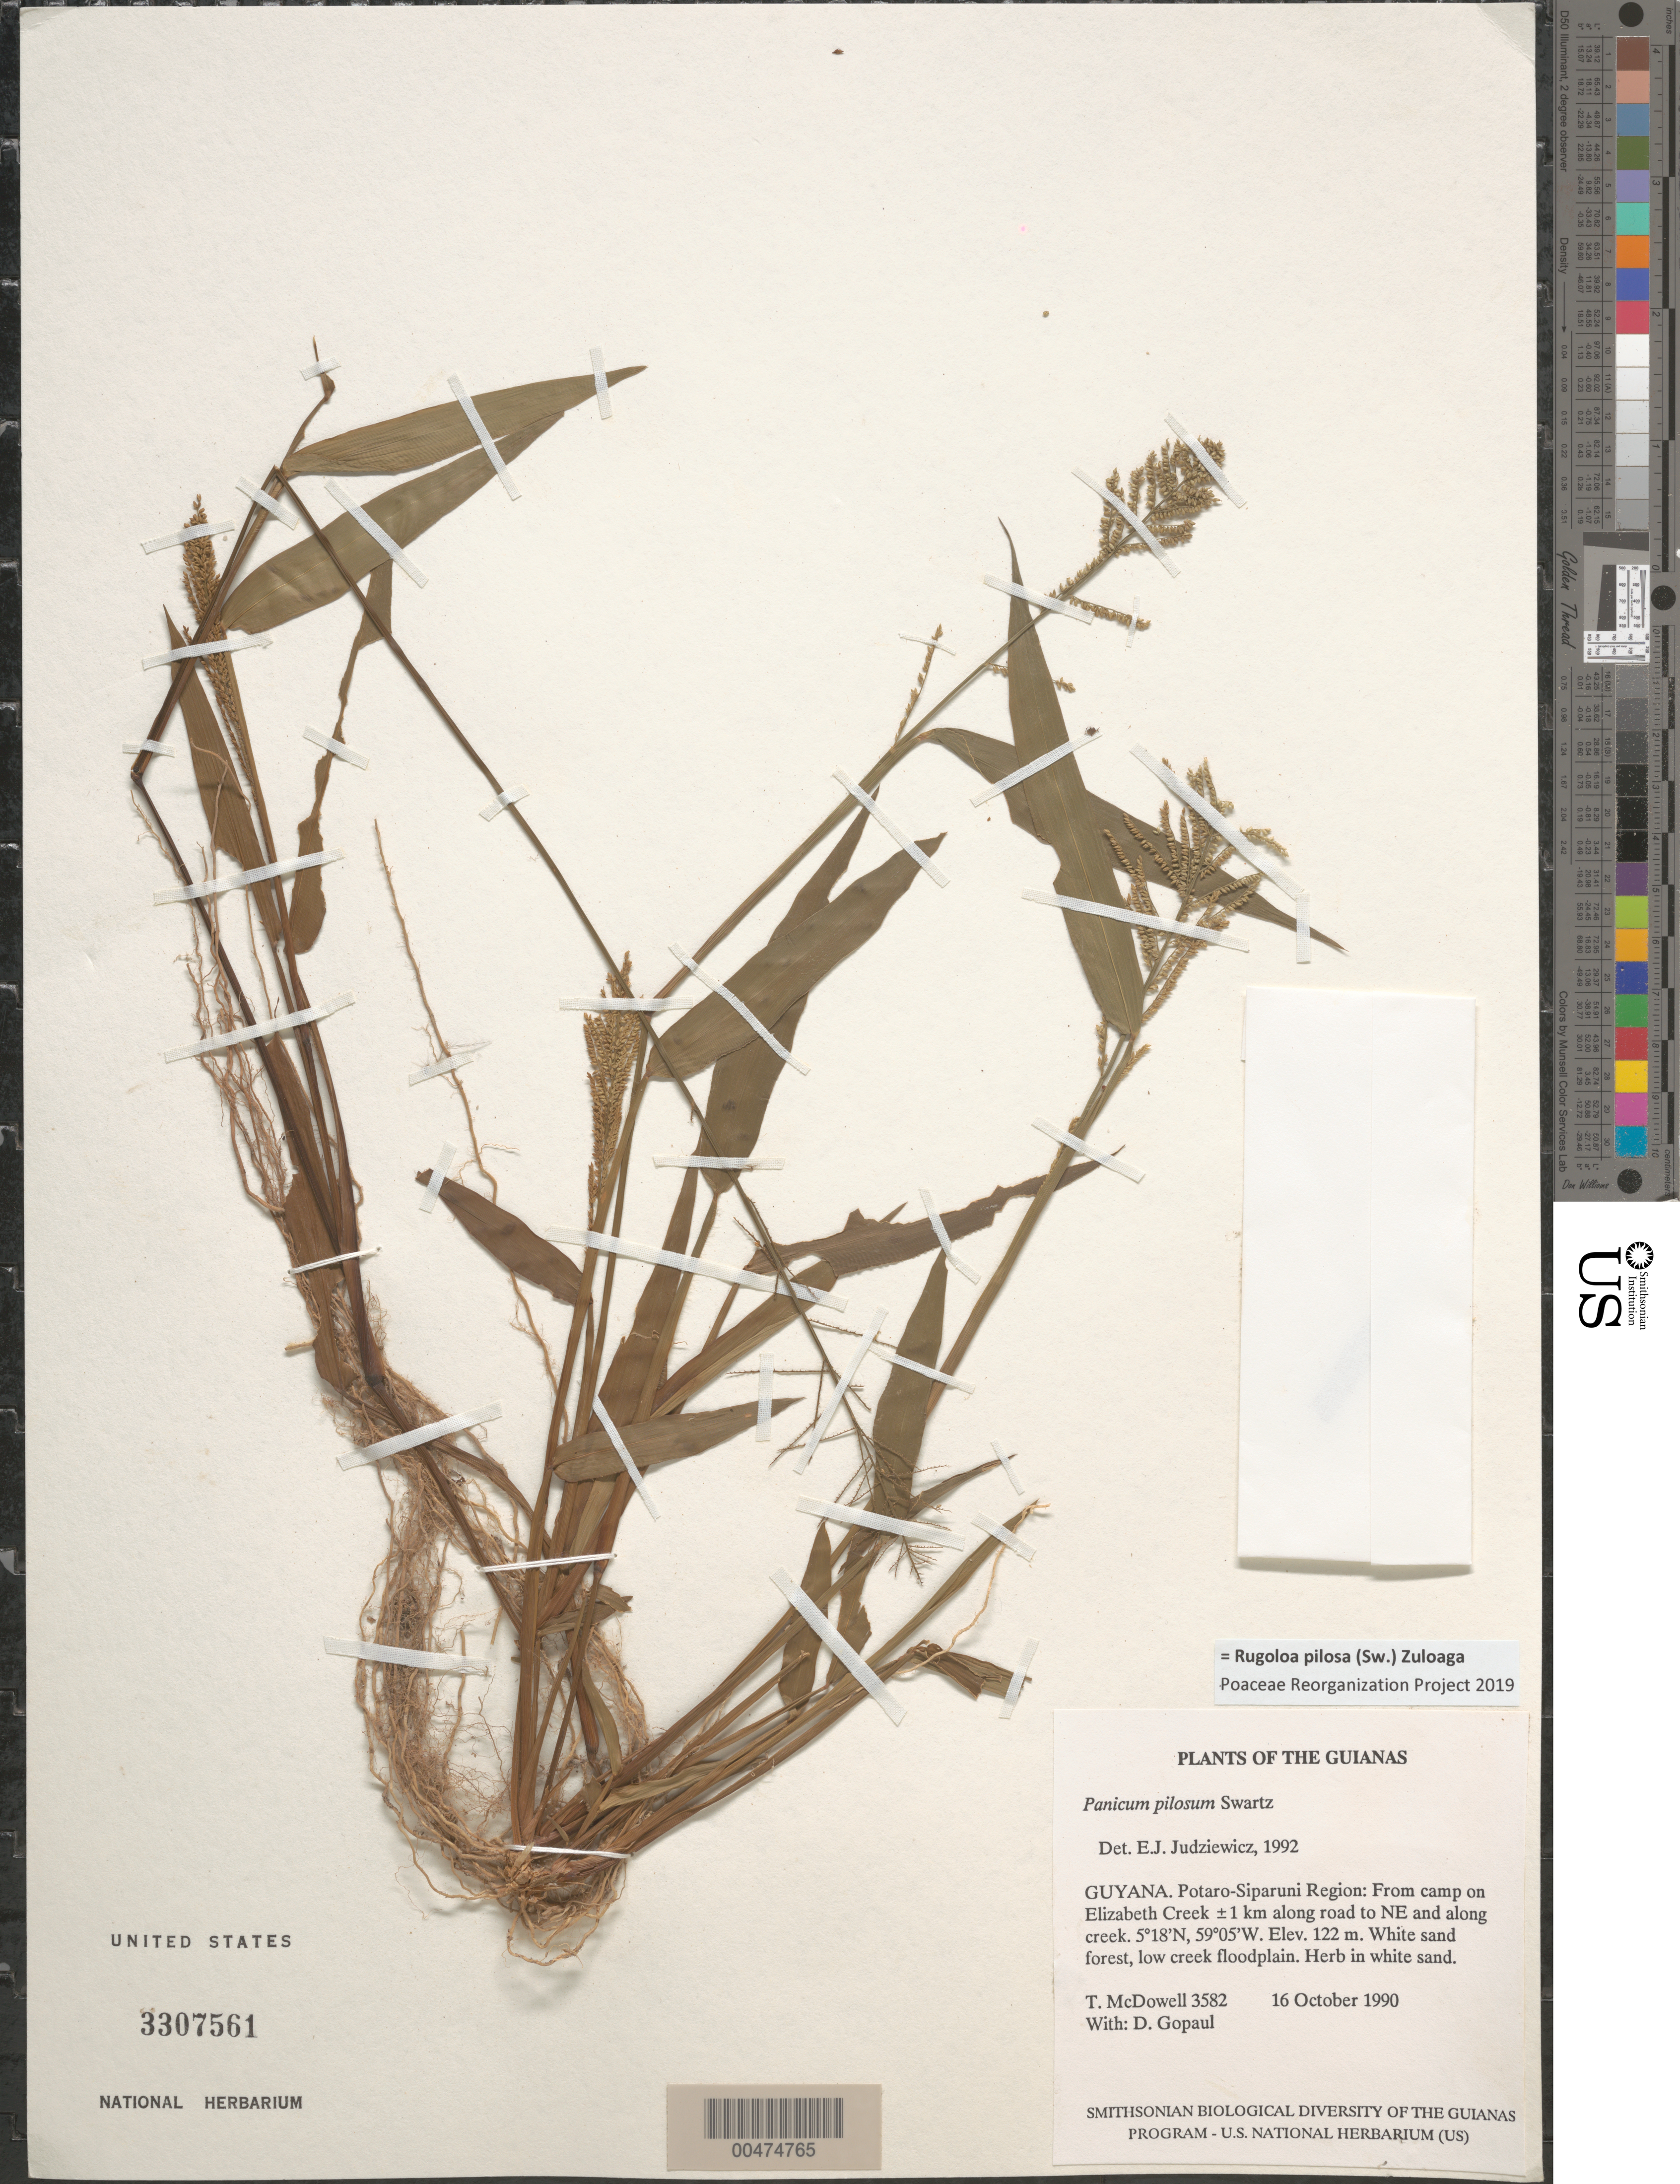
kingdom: Plantae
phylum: Tracheophyta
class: Liliopsida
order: Poales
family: Poaceae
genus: Panicum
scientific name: Panicum pilosum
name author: Sw.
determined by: Judziewicz, E. J.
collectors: T. McDowell & D. Gopaul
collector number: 3582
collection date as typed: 16 October 1990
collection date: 1990-10-16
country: Guyana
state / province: Potaro-Siparuni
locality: From camp on Elizabeth Creek ±1 km along road to NE and along creek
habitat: White sand forest, low creek floodplain and along road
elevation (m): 122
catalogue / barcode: US 3307561